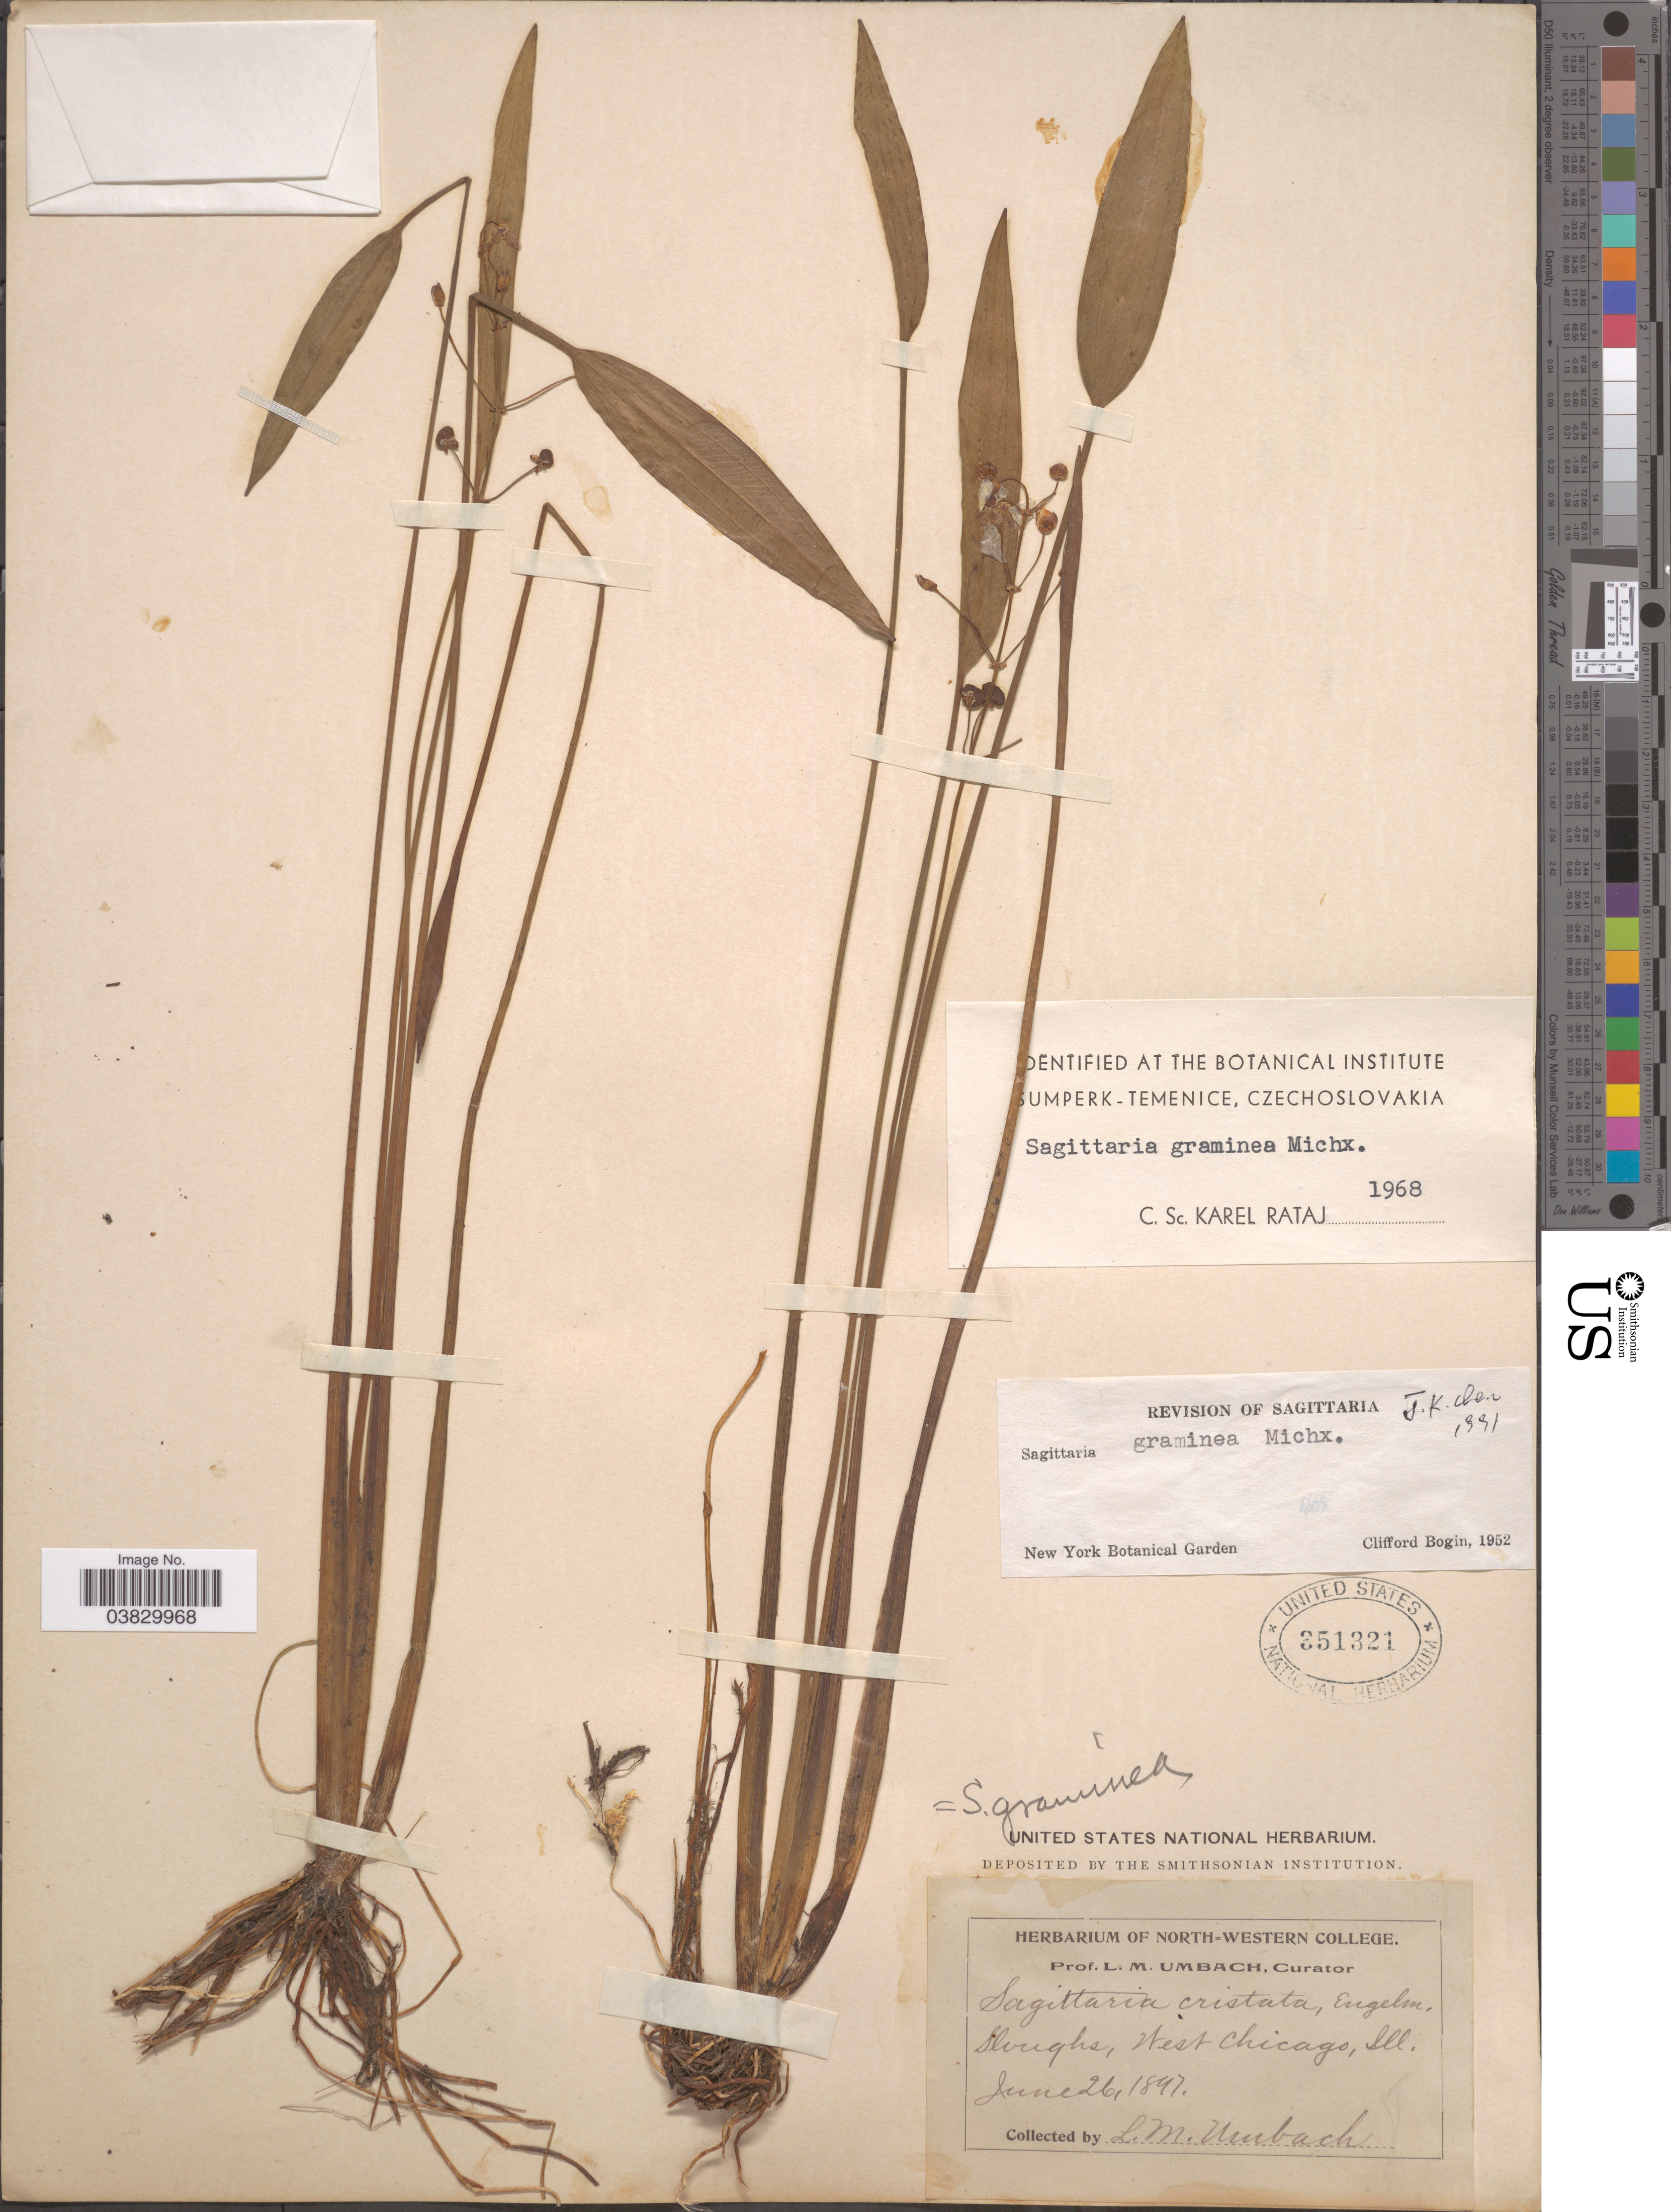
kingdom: Plantae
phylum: Tracheophyta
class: Liliopsida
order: Alismatales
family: Alismataceae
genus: Sagittaria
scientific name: Sagittaria graminea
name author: Michx.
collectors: L. M. Umbach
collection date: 1897-06-26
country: United States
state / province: Illinois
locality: Sloughs, West Chicago.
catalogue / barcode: US 351321